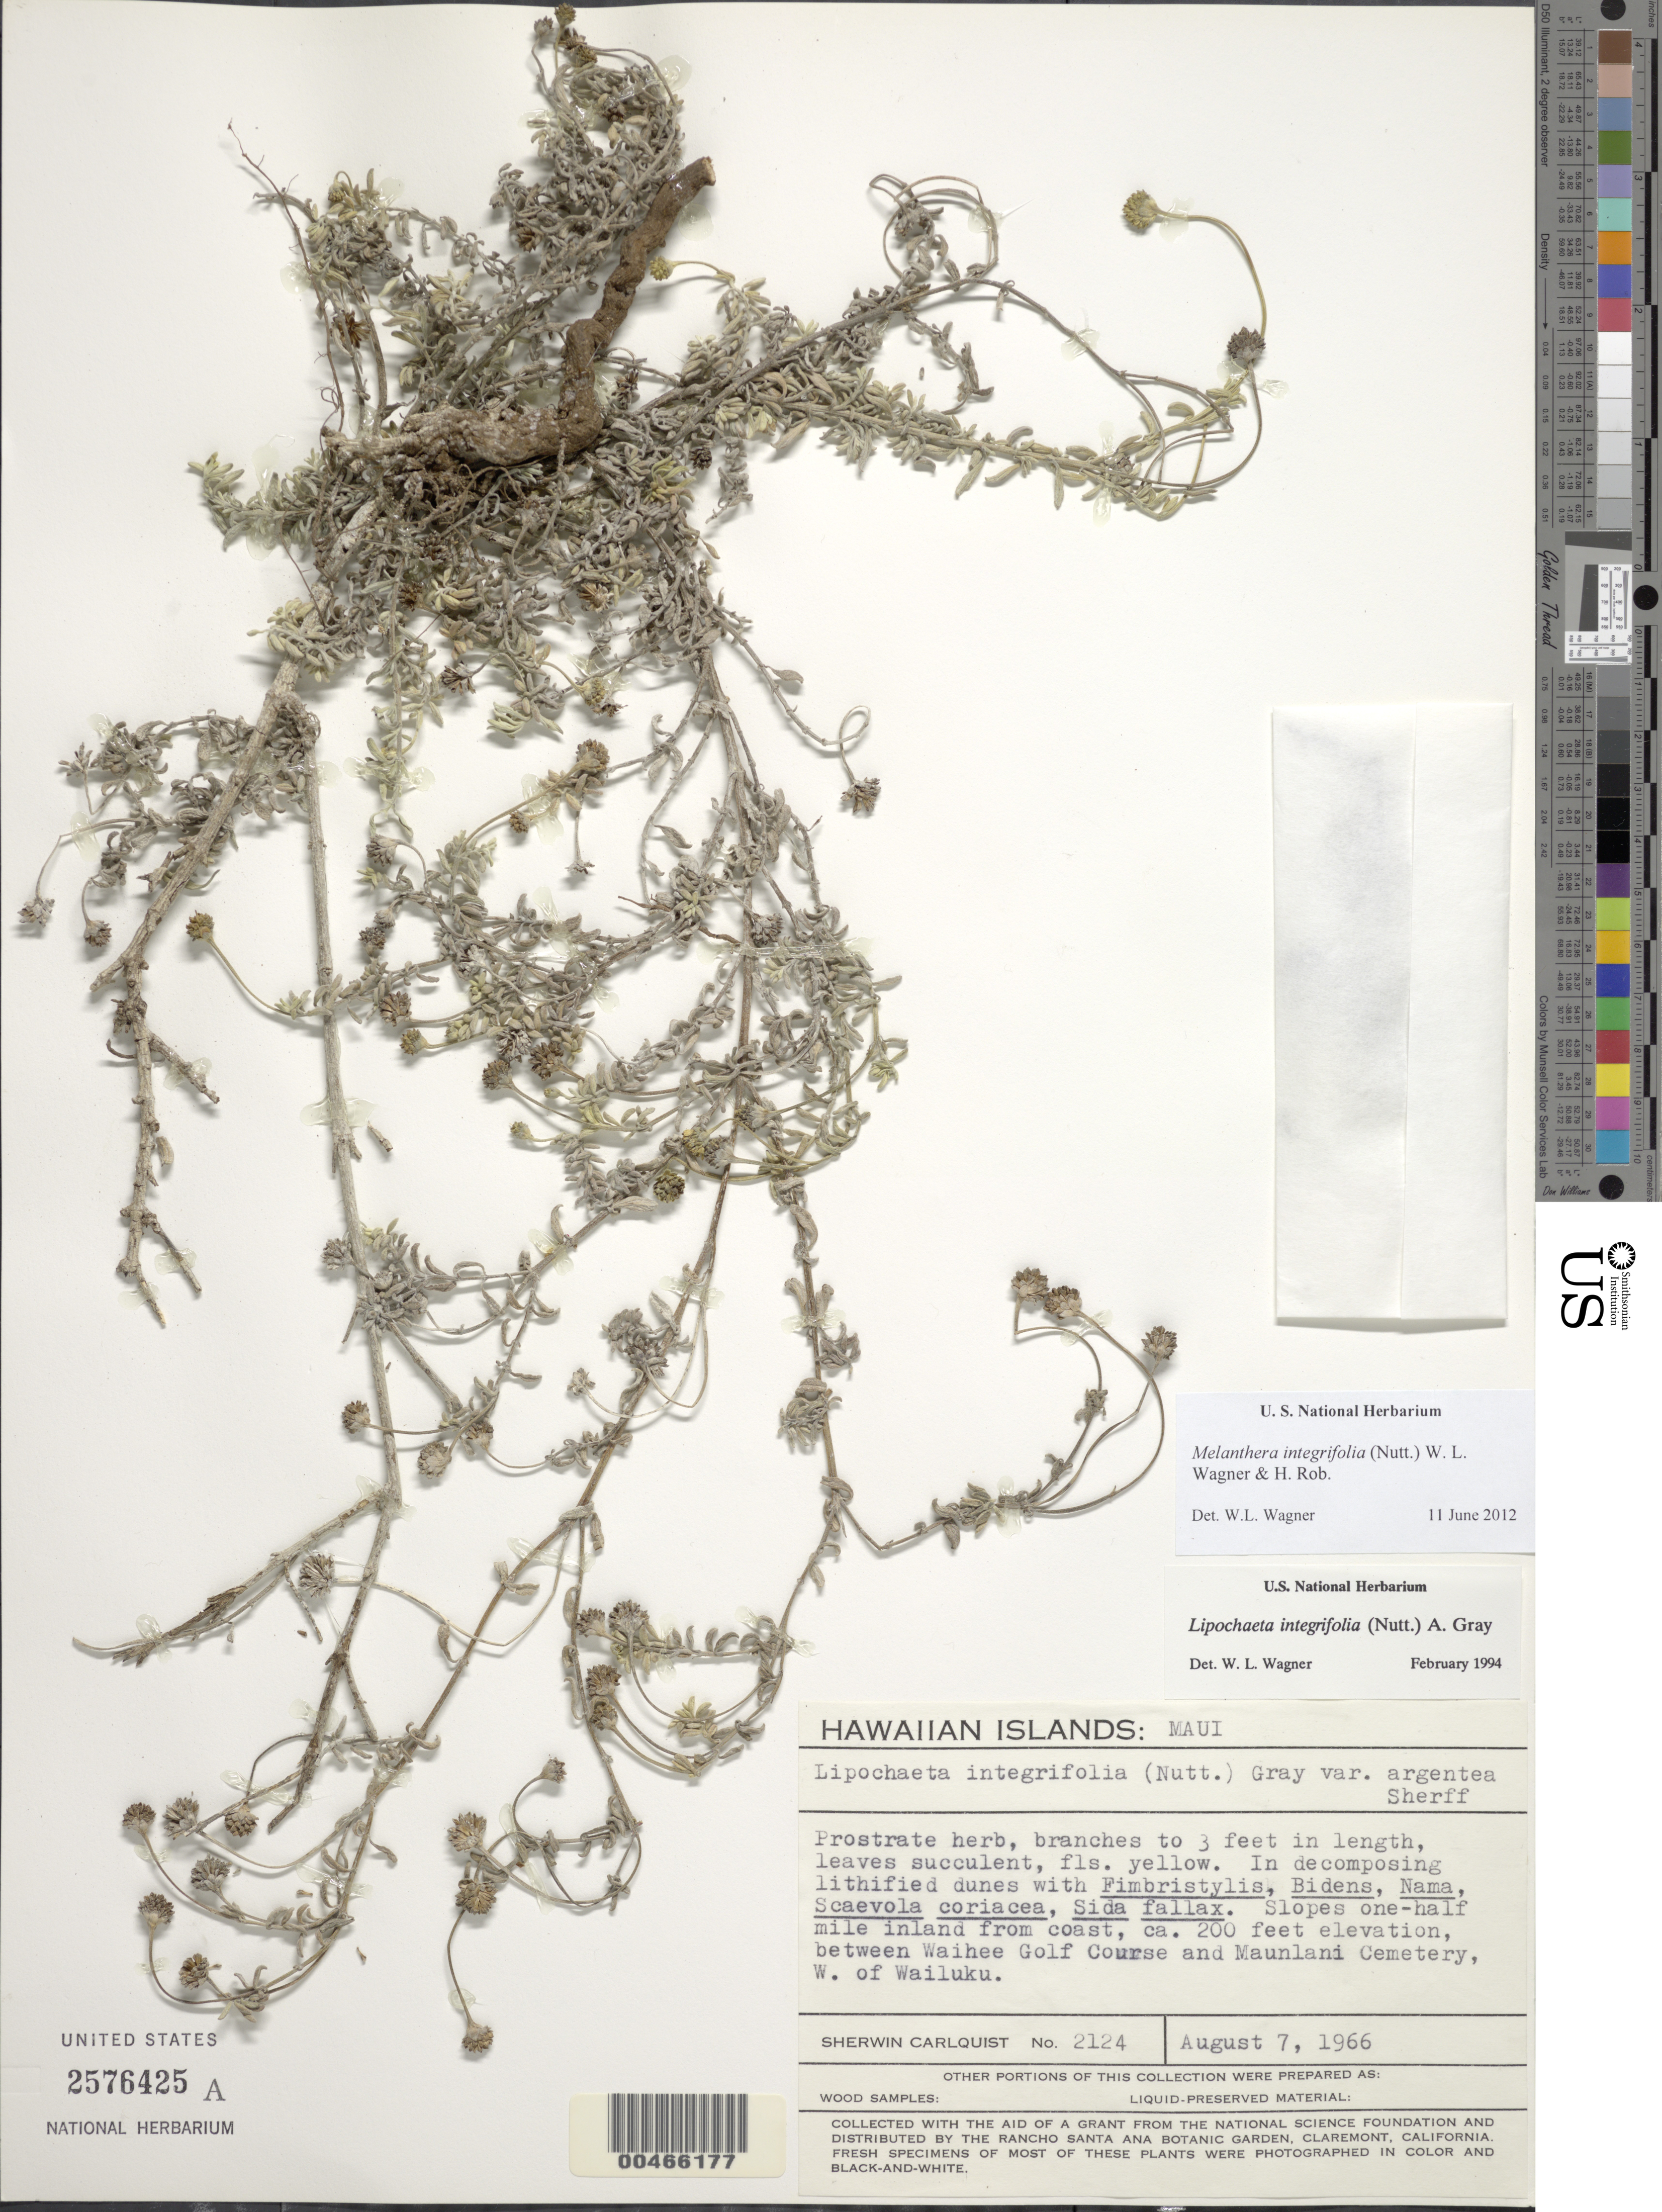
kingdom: Plantae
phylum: Tracheophyta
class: Magnoliopsida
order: Asterales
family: Asteraceae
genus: Wollastonia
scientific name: Wollastonia integrifolia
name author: (Nutt.) Orchard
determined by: Wagner, W. L., (BOT), Smithsonian Institution - National Museum of Natural History (UNITED STATES)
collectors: S. Carlquist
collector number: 2124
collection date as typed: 7 Aug 1966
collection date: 1966-08-07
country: United States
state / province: Hawaii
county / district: Maui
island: Maui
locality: Slopes one-half mi inland from coast, between Waihee Golf Course and Maunlani Cemetery, W of Wailuku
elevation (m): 61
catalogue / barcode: US 2576425A